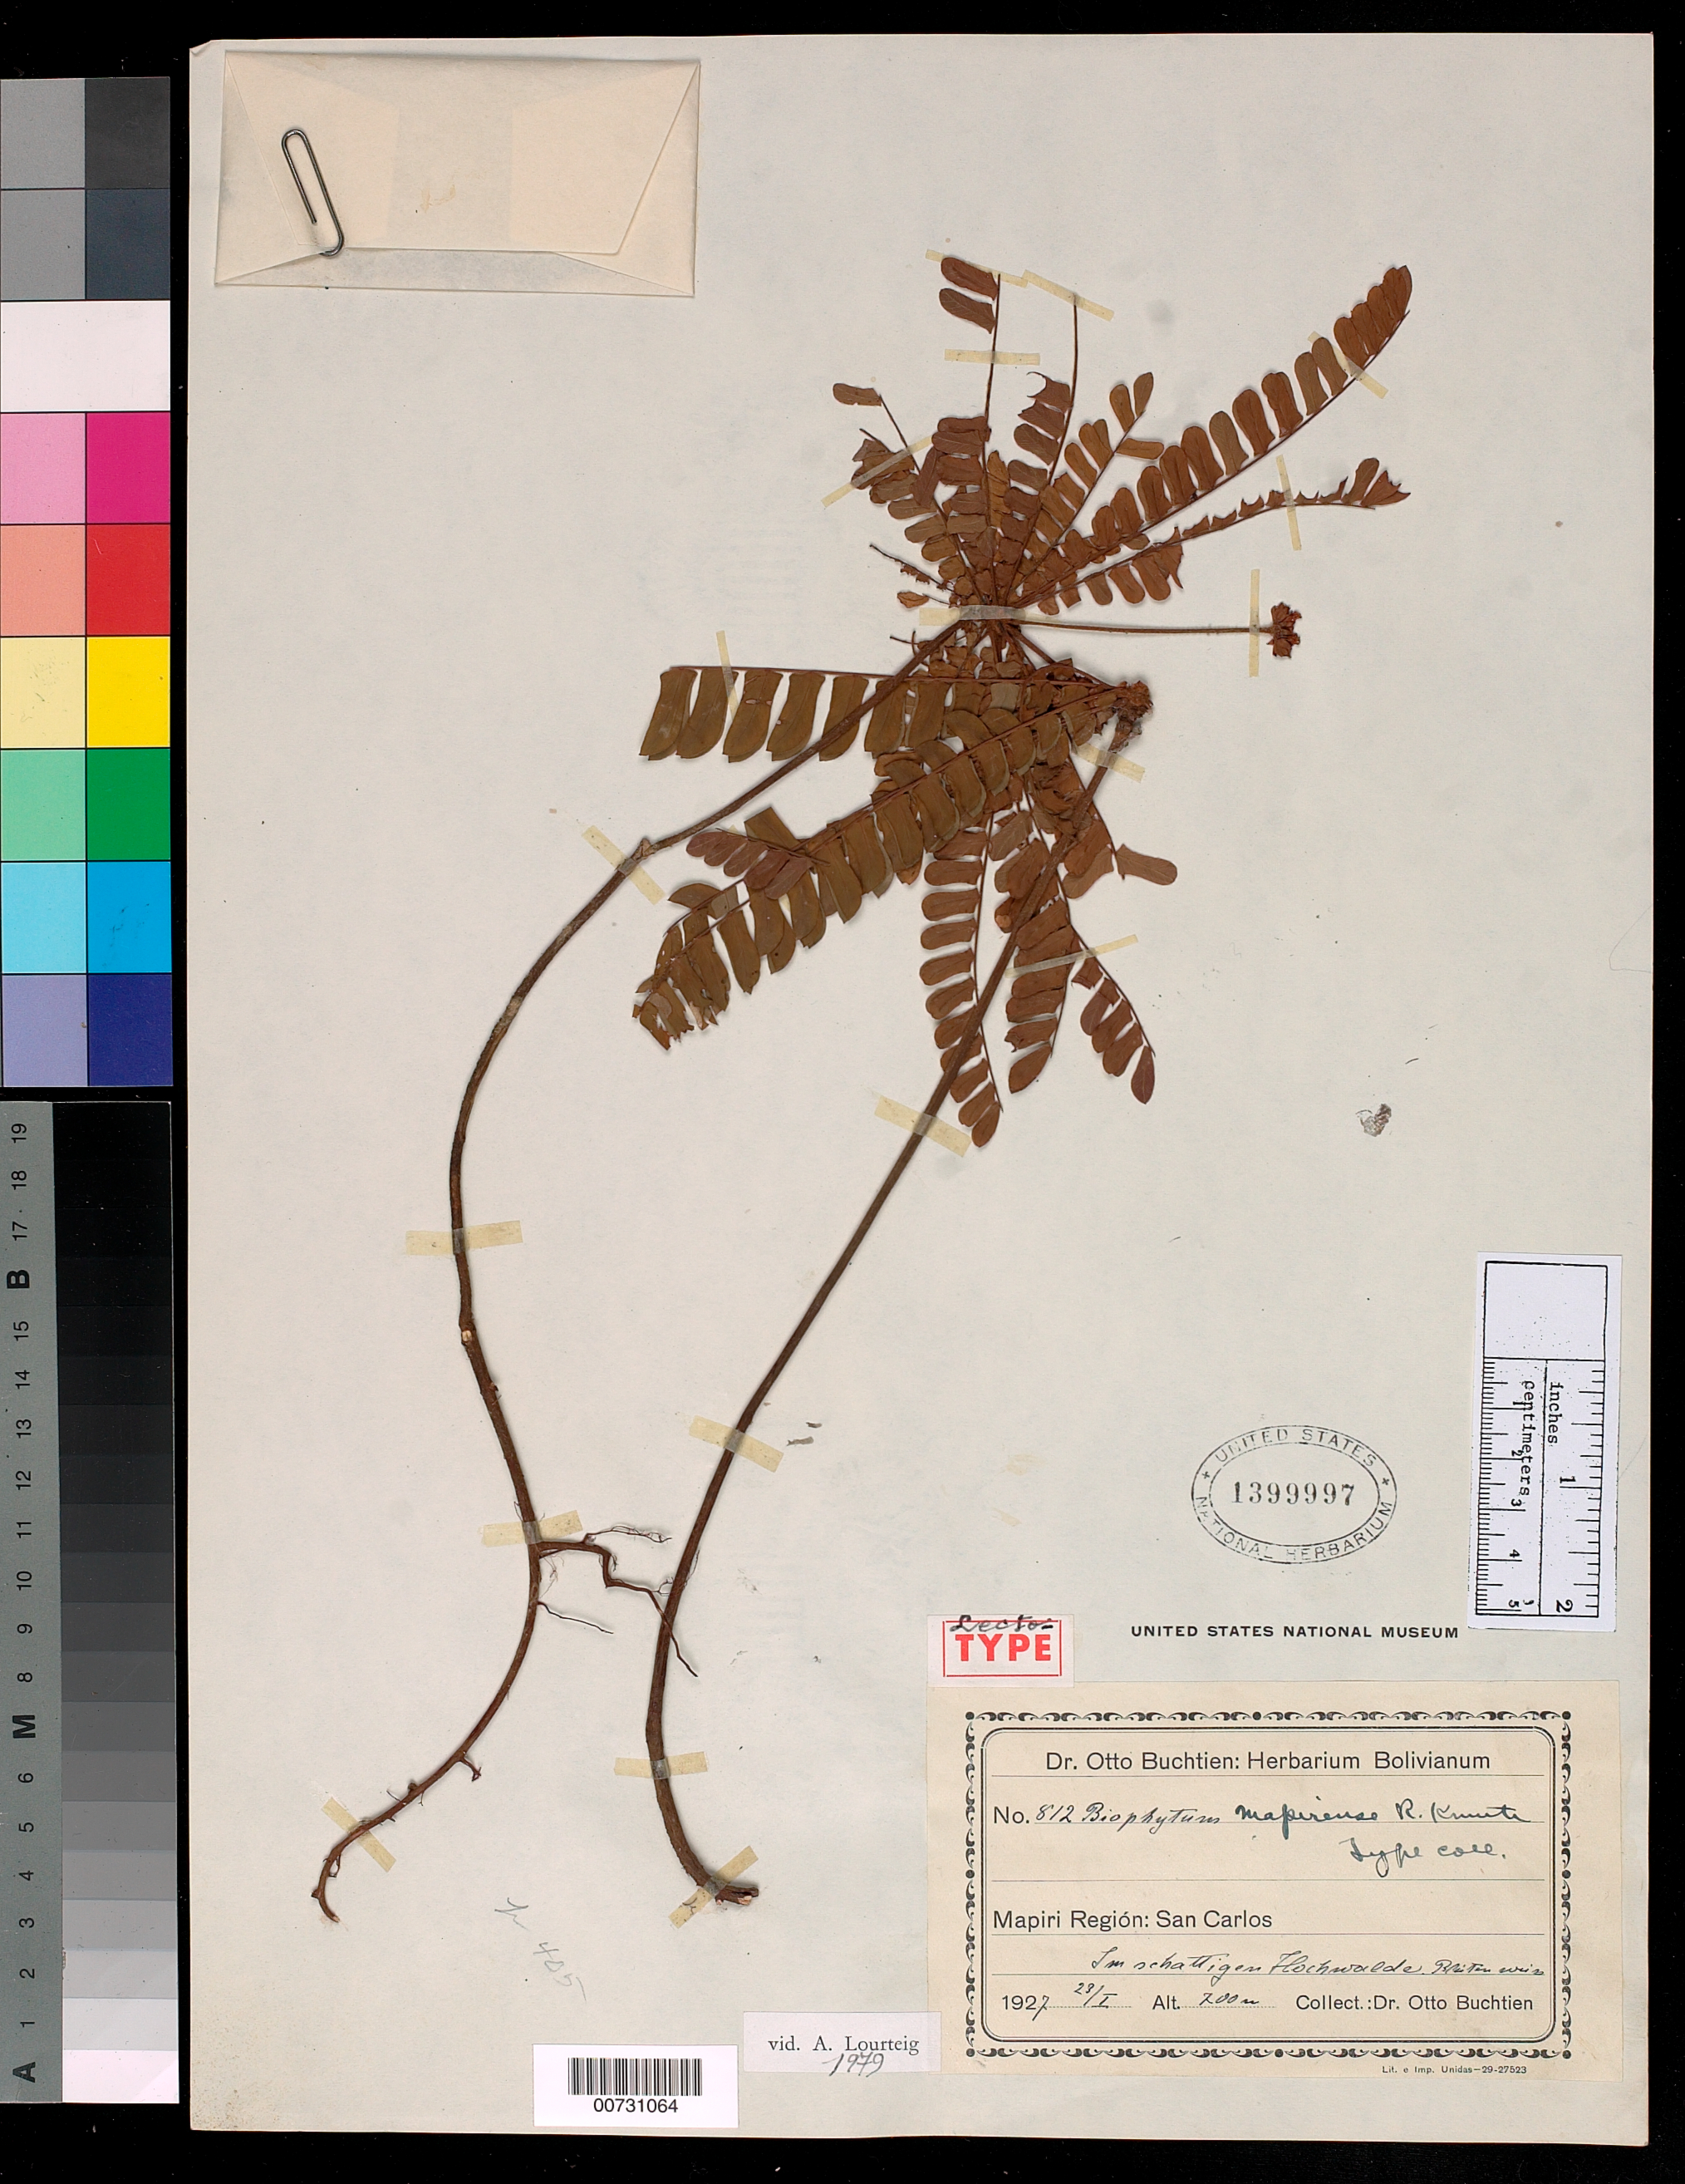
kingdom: Plantae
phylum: Tracheophyta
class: Magnoliopsida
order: Oxalidales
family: Oxalidaceae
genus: Biophytum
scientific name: Biophytum mapirense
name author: R. Knuth in Engl.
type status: Isotype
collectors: O. Buchtien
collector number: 812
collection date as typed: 23 Jan 1927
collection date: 1927-01-23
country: Bolivia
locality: Mapiri region: San Carlos.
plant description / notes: Vide A. Lourteig, 1979. "Lecto" added (in Lourteig's hand??) to "Type" but lectotype publication unknown.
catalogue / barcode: US 1399997